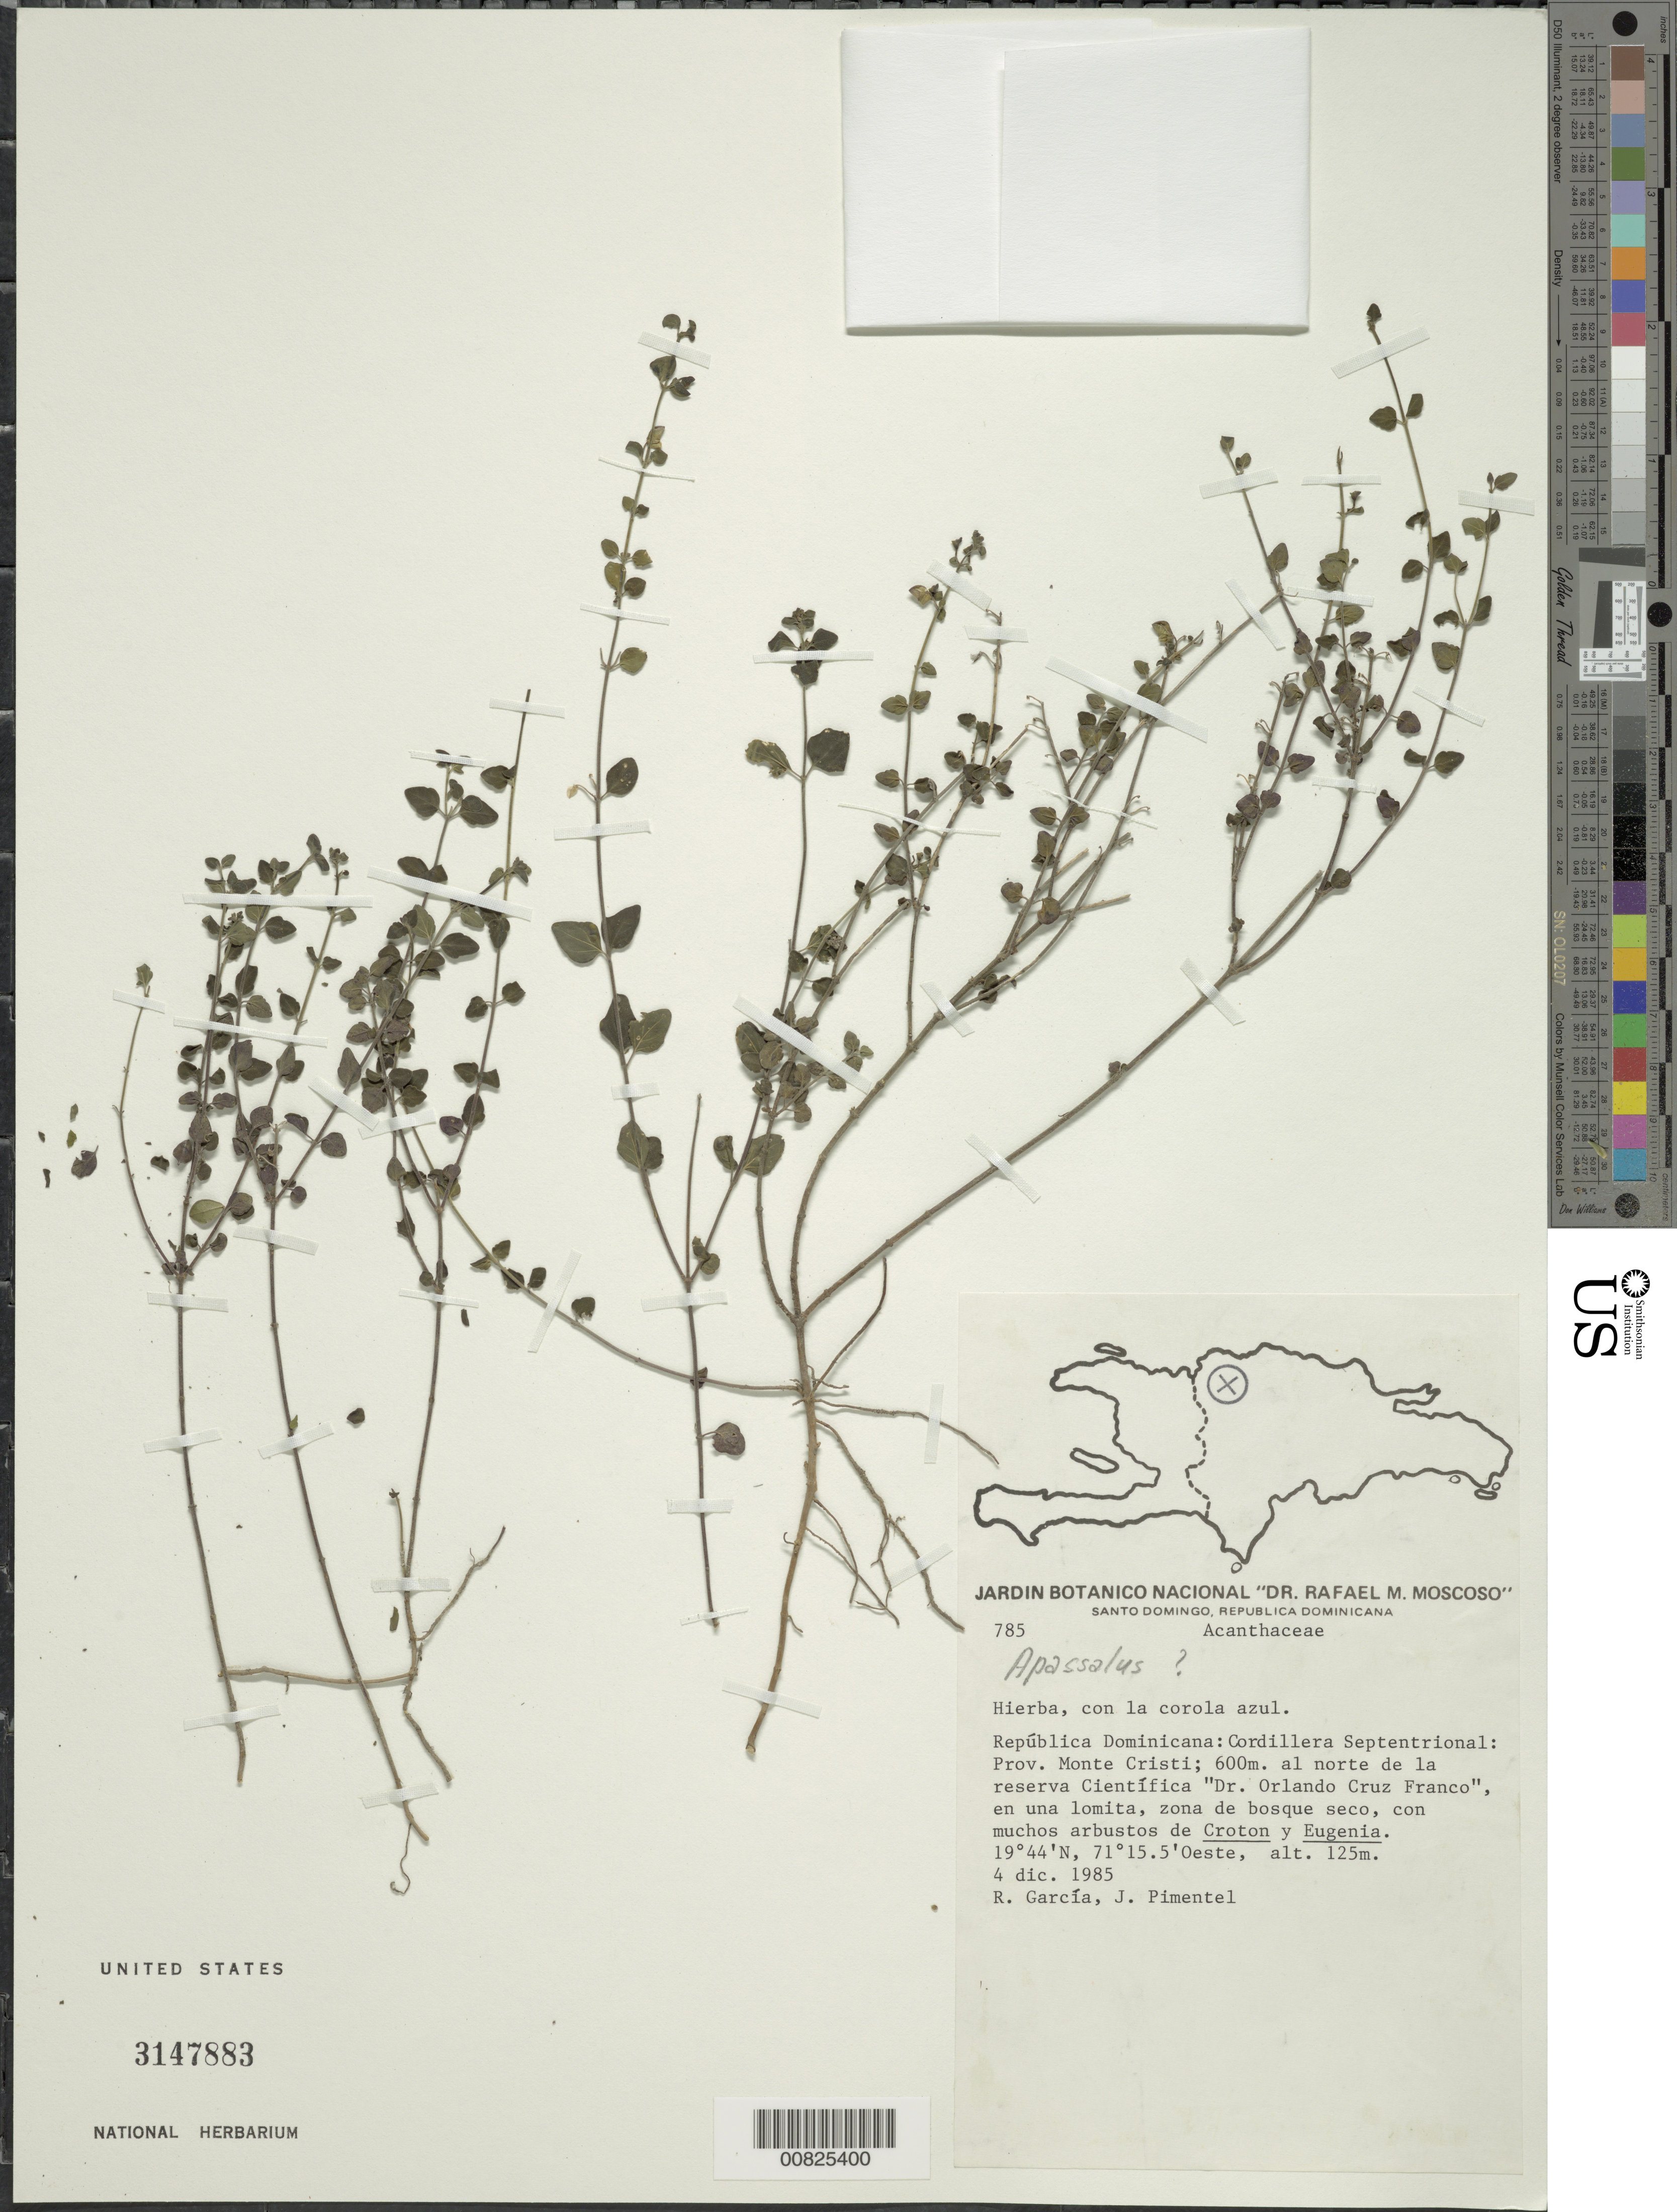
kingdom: Plantae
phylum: Tracheophyta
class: Magnoliopsida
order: Lamiales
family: Acanthaceae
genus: Apassalus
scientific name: Apassalus diffusus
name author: (Nees) Kobuski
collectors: R. G. García & J. Pimentel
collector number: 785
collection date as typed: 04 Dec 1985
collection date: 1985-12-04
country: Dominican Republic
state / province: Monte Cristi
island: Hispaniola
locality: Cordillera Septentrional, 600m. al norte de la reserva Científica, "Dr. Orlando Cruz Franco," en una lomita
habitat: Zona bosque seco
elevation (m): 125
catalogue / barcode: US 3147883